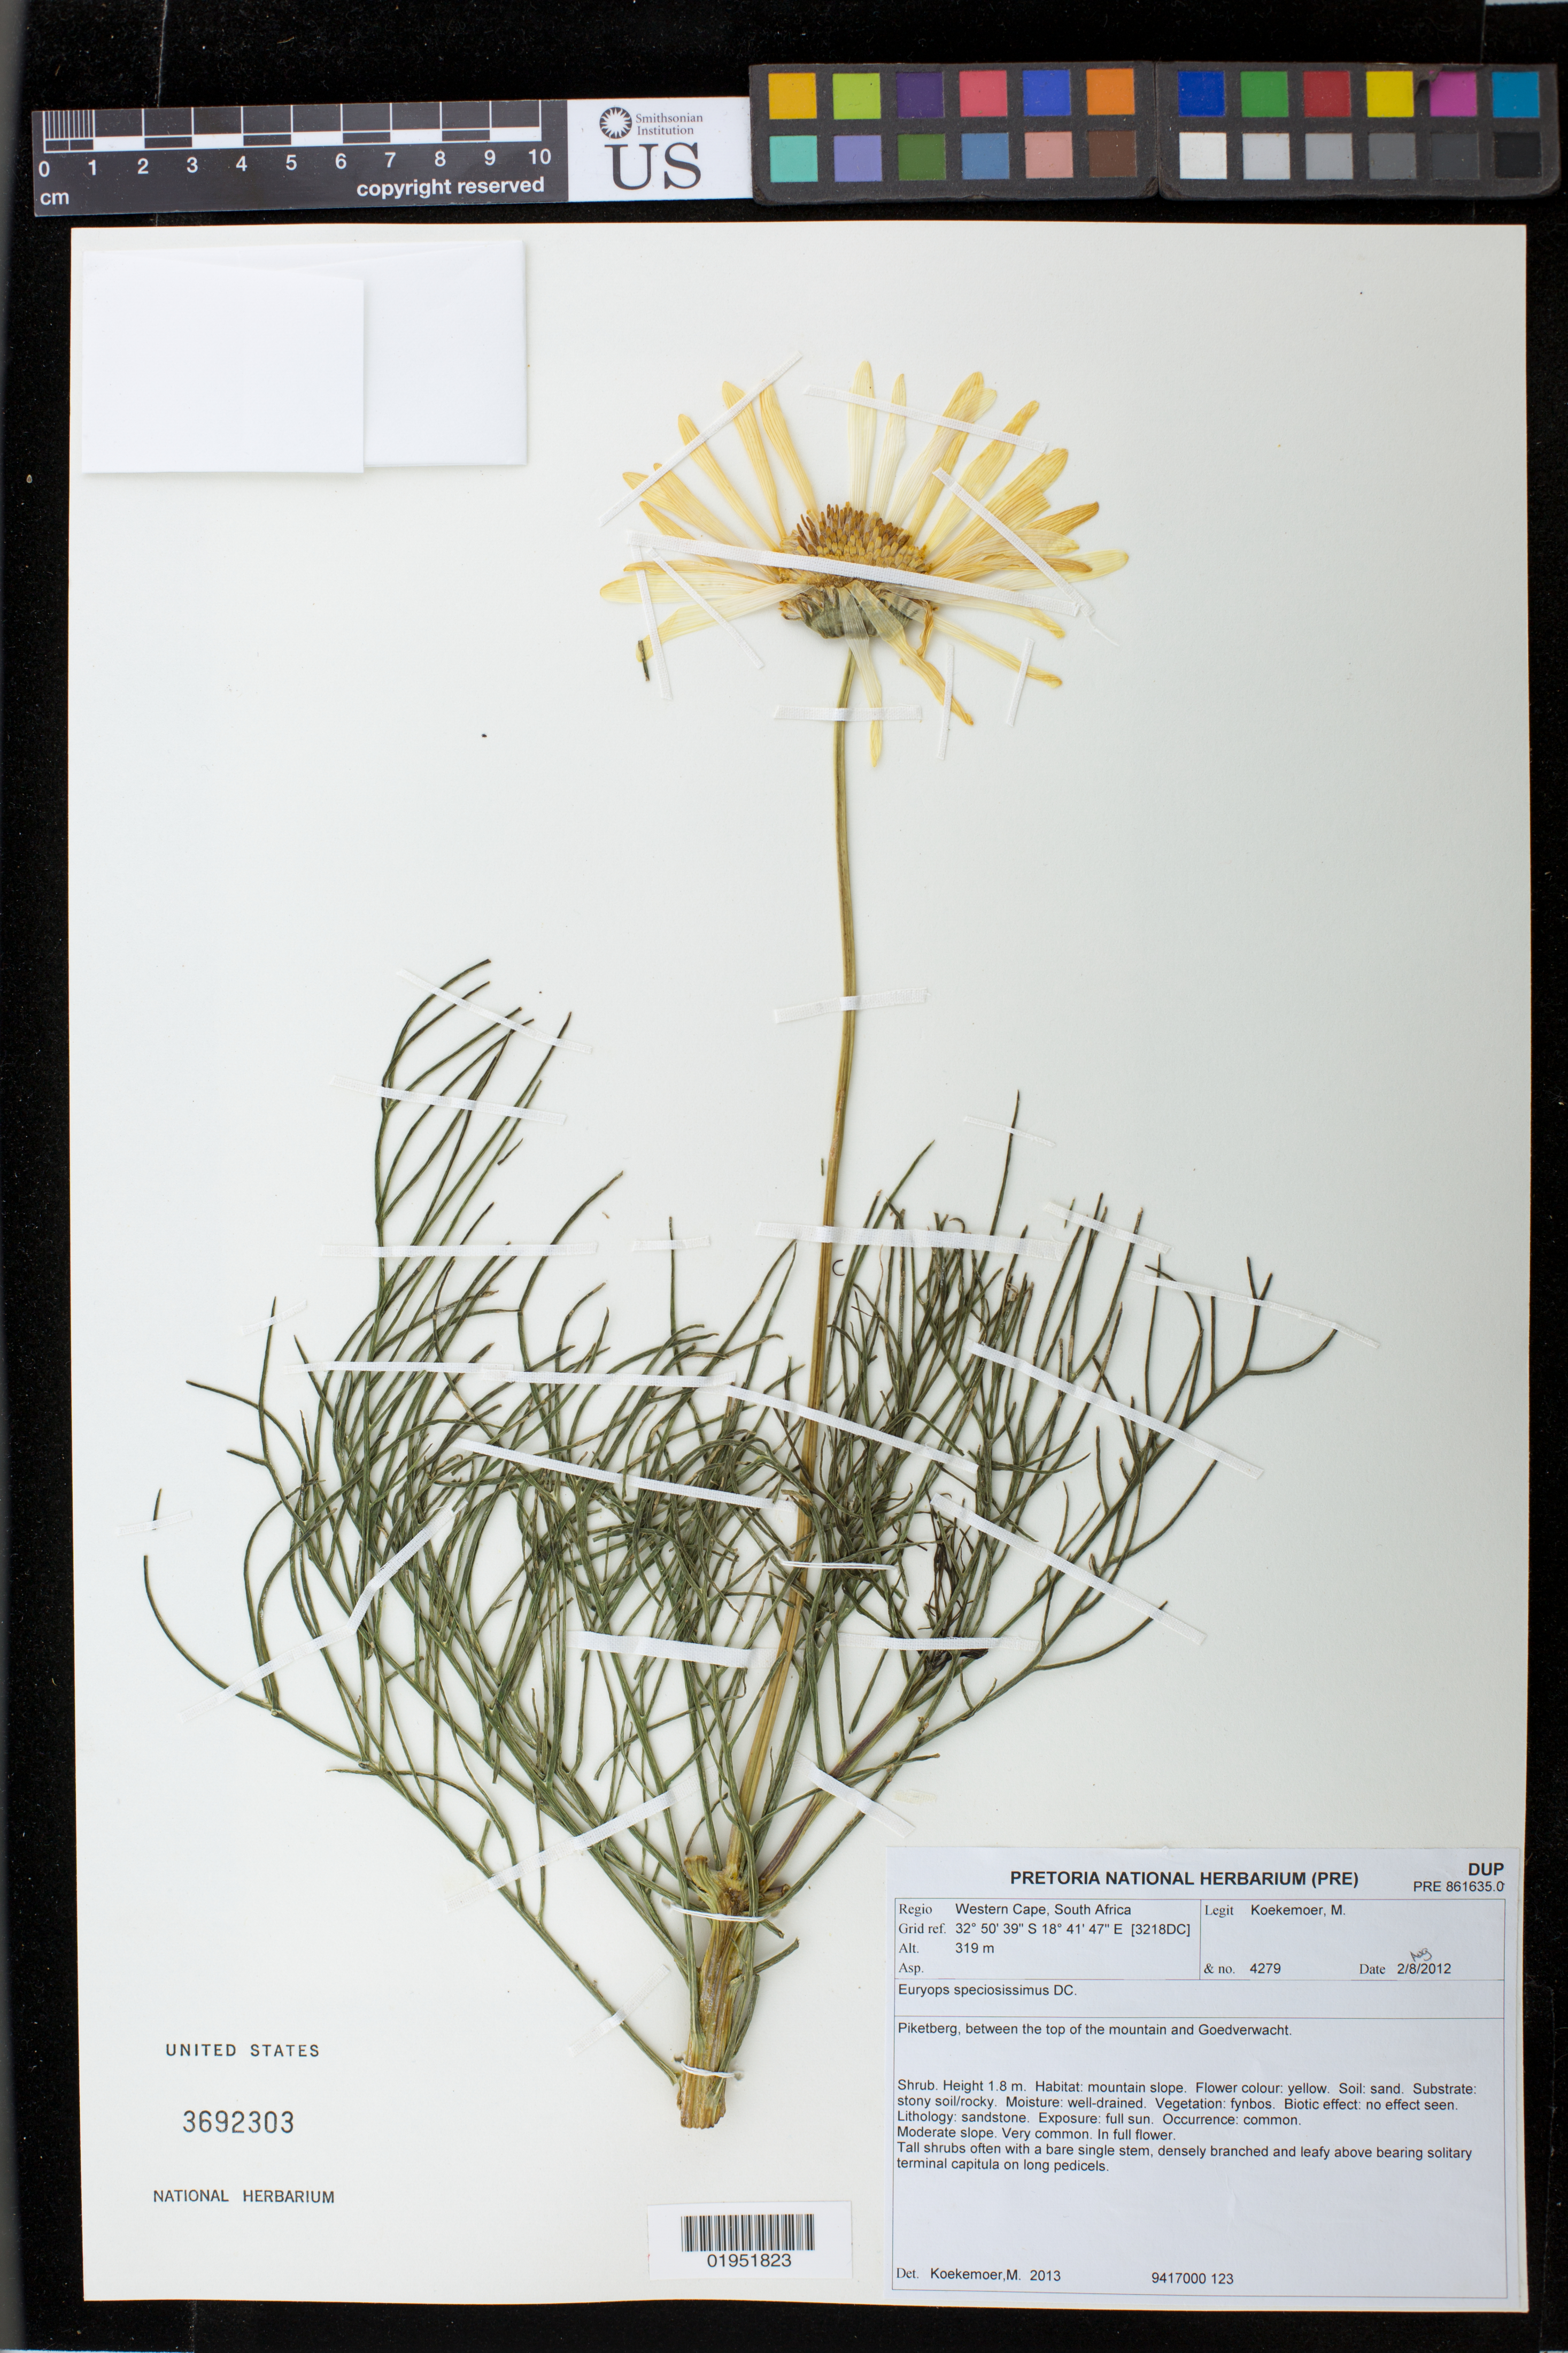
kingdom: Plantae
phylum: Tracheophyta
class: Magnoliopsida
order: Asterales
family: Asteraceae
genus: Euryops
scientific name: Euryops speciosissimus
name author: DC.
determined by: Koekemoer, M.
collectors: M. Koekemoer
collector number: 4279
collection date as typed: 2 Aug 2012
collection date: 2012-08-02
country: South Africa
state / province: Western Cape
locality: Piketberg, between the top of the mountain and Goedverwacht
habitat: Stony soil/rocky, well drained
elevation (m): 319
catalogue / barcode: US 3692303